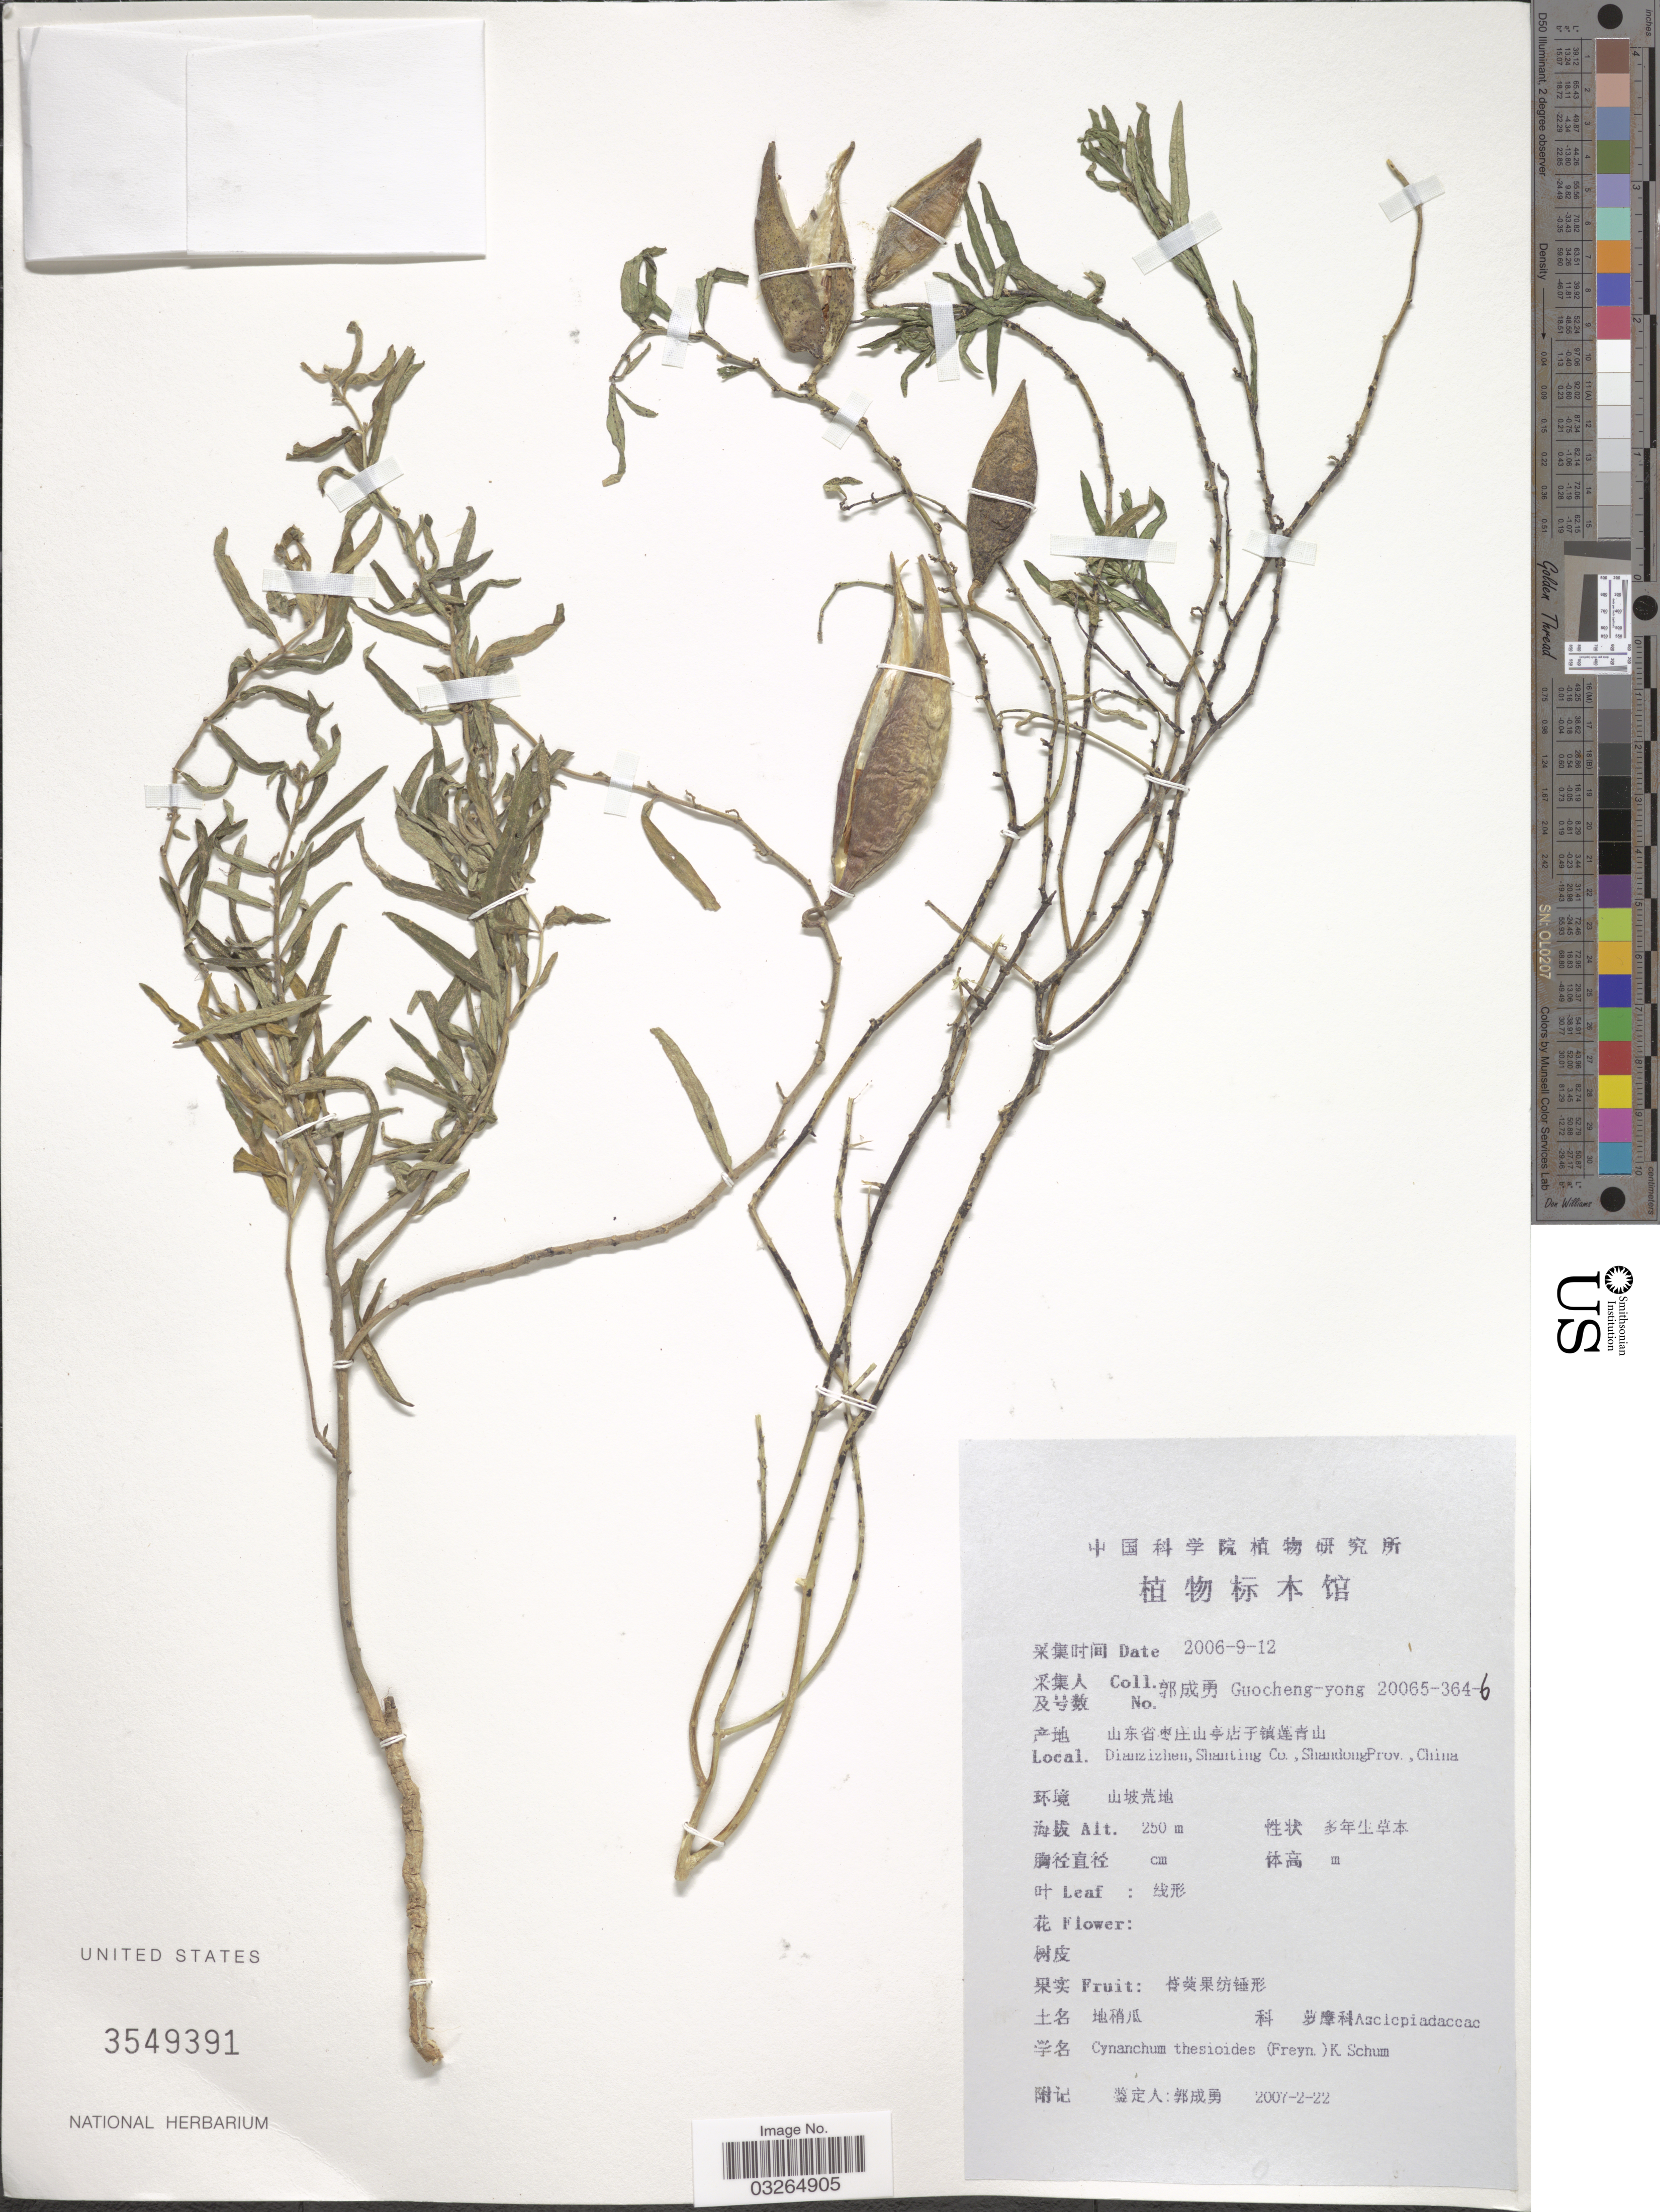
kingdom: Plantae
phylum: Tracheophyta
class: Magnoliopsida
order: Gentianales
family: Apocynaceae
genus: Cynanchum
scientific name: Cynanchum thesioides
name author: (Freyn) K. Schum.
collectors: Guo cheng-yong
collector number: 20065-364-6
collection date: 2006-09-12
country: China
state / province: Shandong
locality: Dianzizhen, Shanting Co.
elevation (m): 250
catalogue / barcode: US 3549391